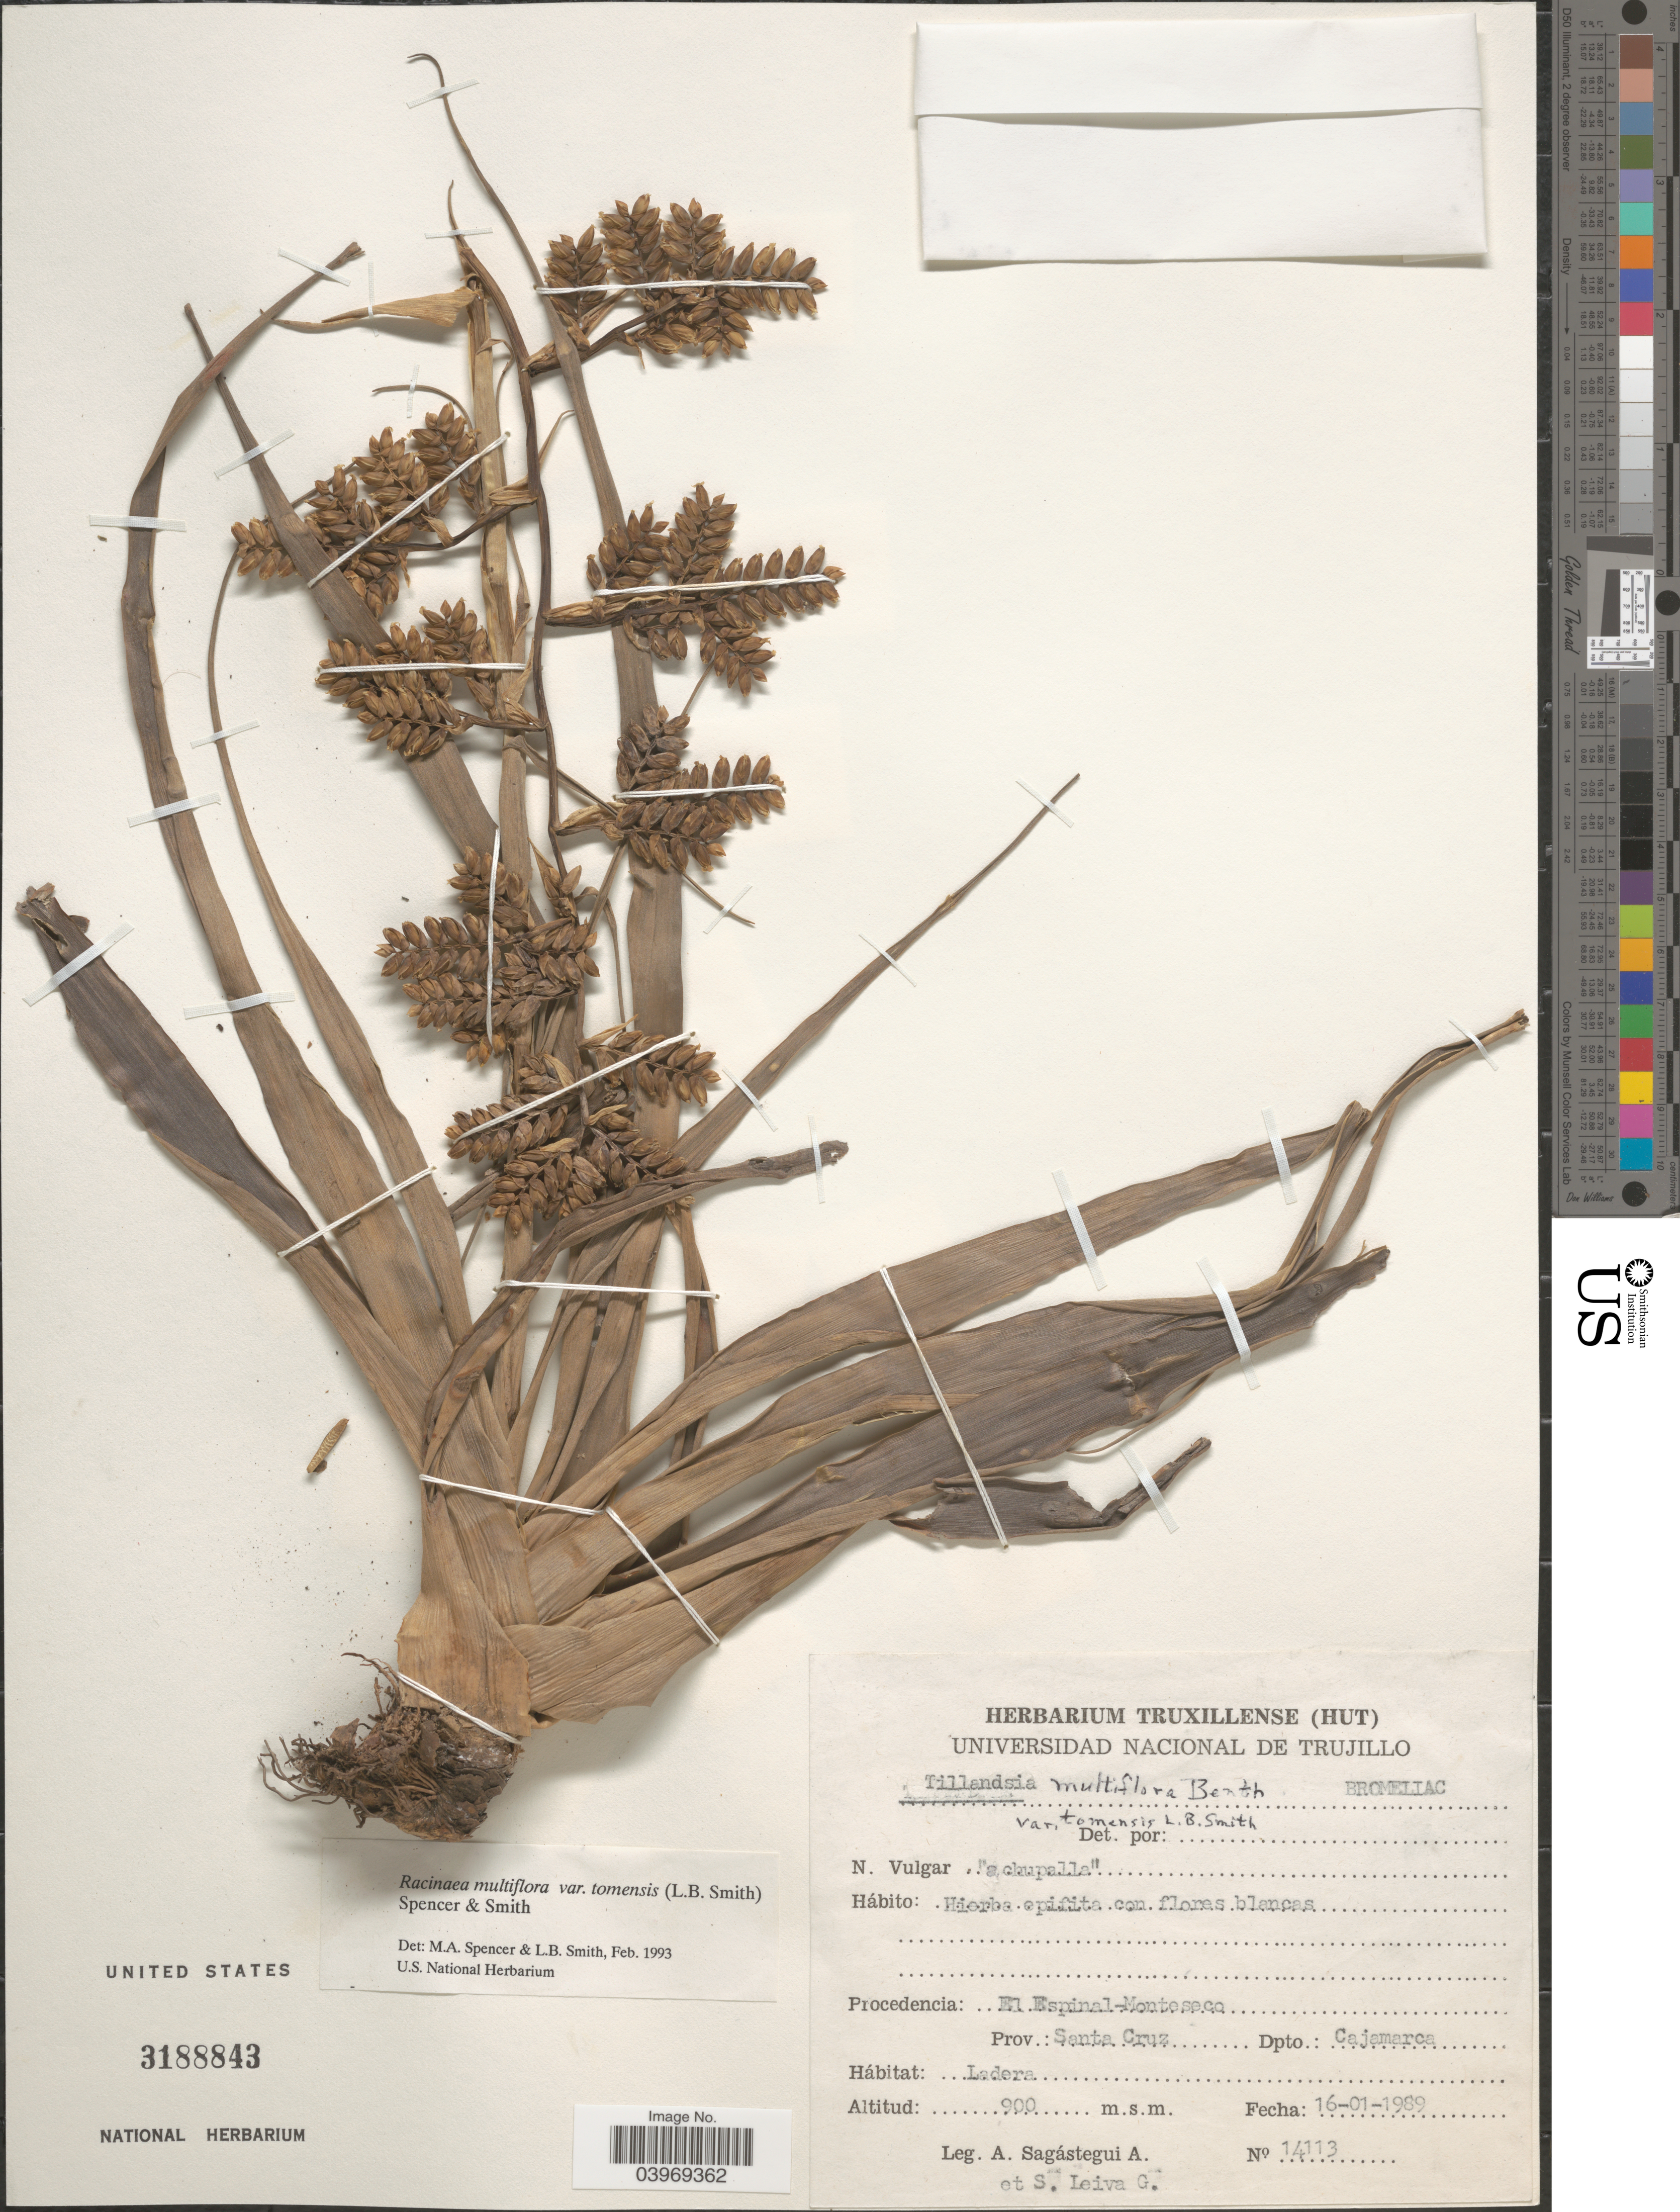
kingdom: Plantae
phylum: Tracheophyta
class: Liliopsida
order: Poales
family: Bromeliaceae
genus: Racinaea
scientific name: Racinaea multiflora var. tomensis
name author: (L.B. Sm.) M.A. Spencer & L.B. Sm.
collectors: A. Sagástegui A. & S. Leiva G.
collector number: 14113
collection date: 1989-01-16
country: Peru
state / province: Cajamarca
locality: El Espinal-Monteseco. Prov.: Santa Cruz. Dpto: Cajamarca.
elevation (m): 900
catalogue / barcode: US 3188843